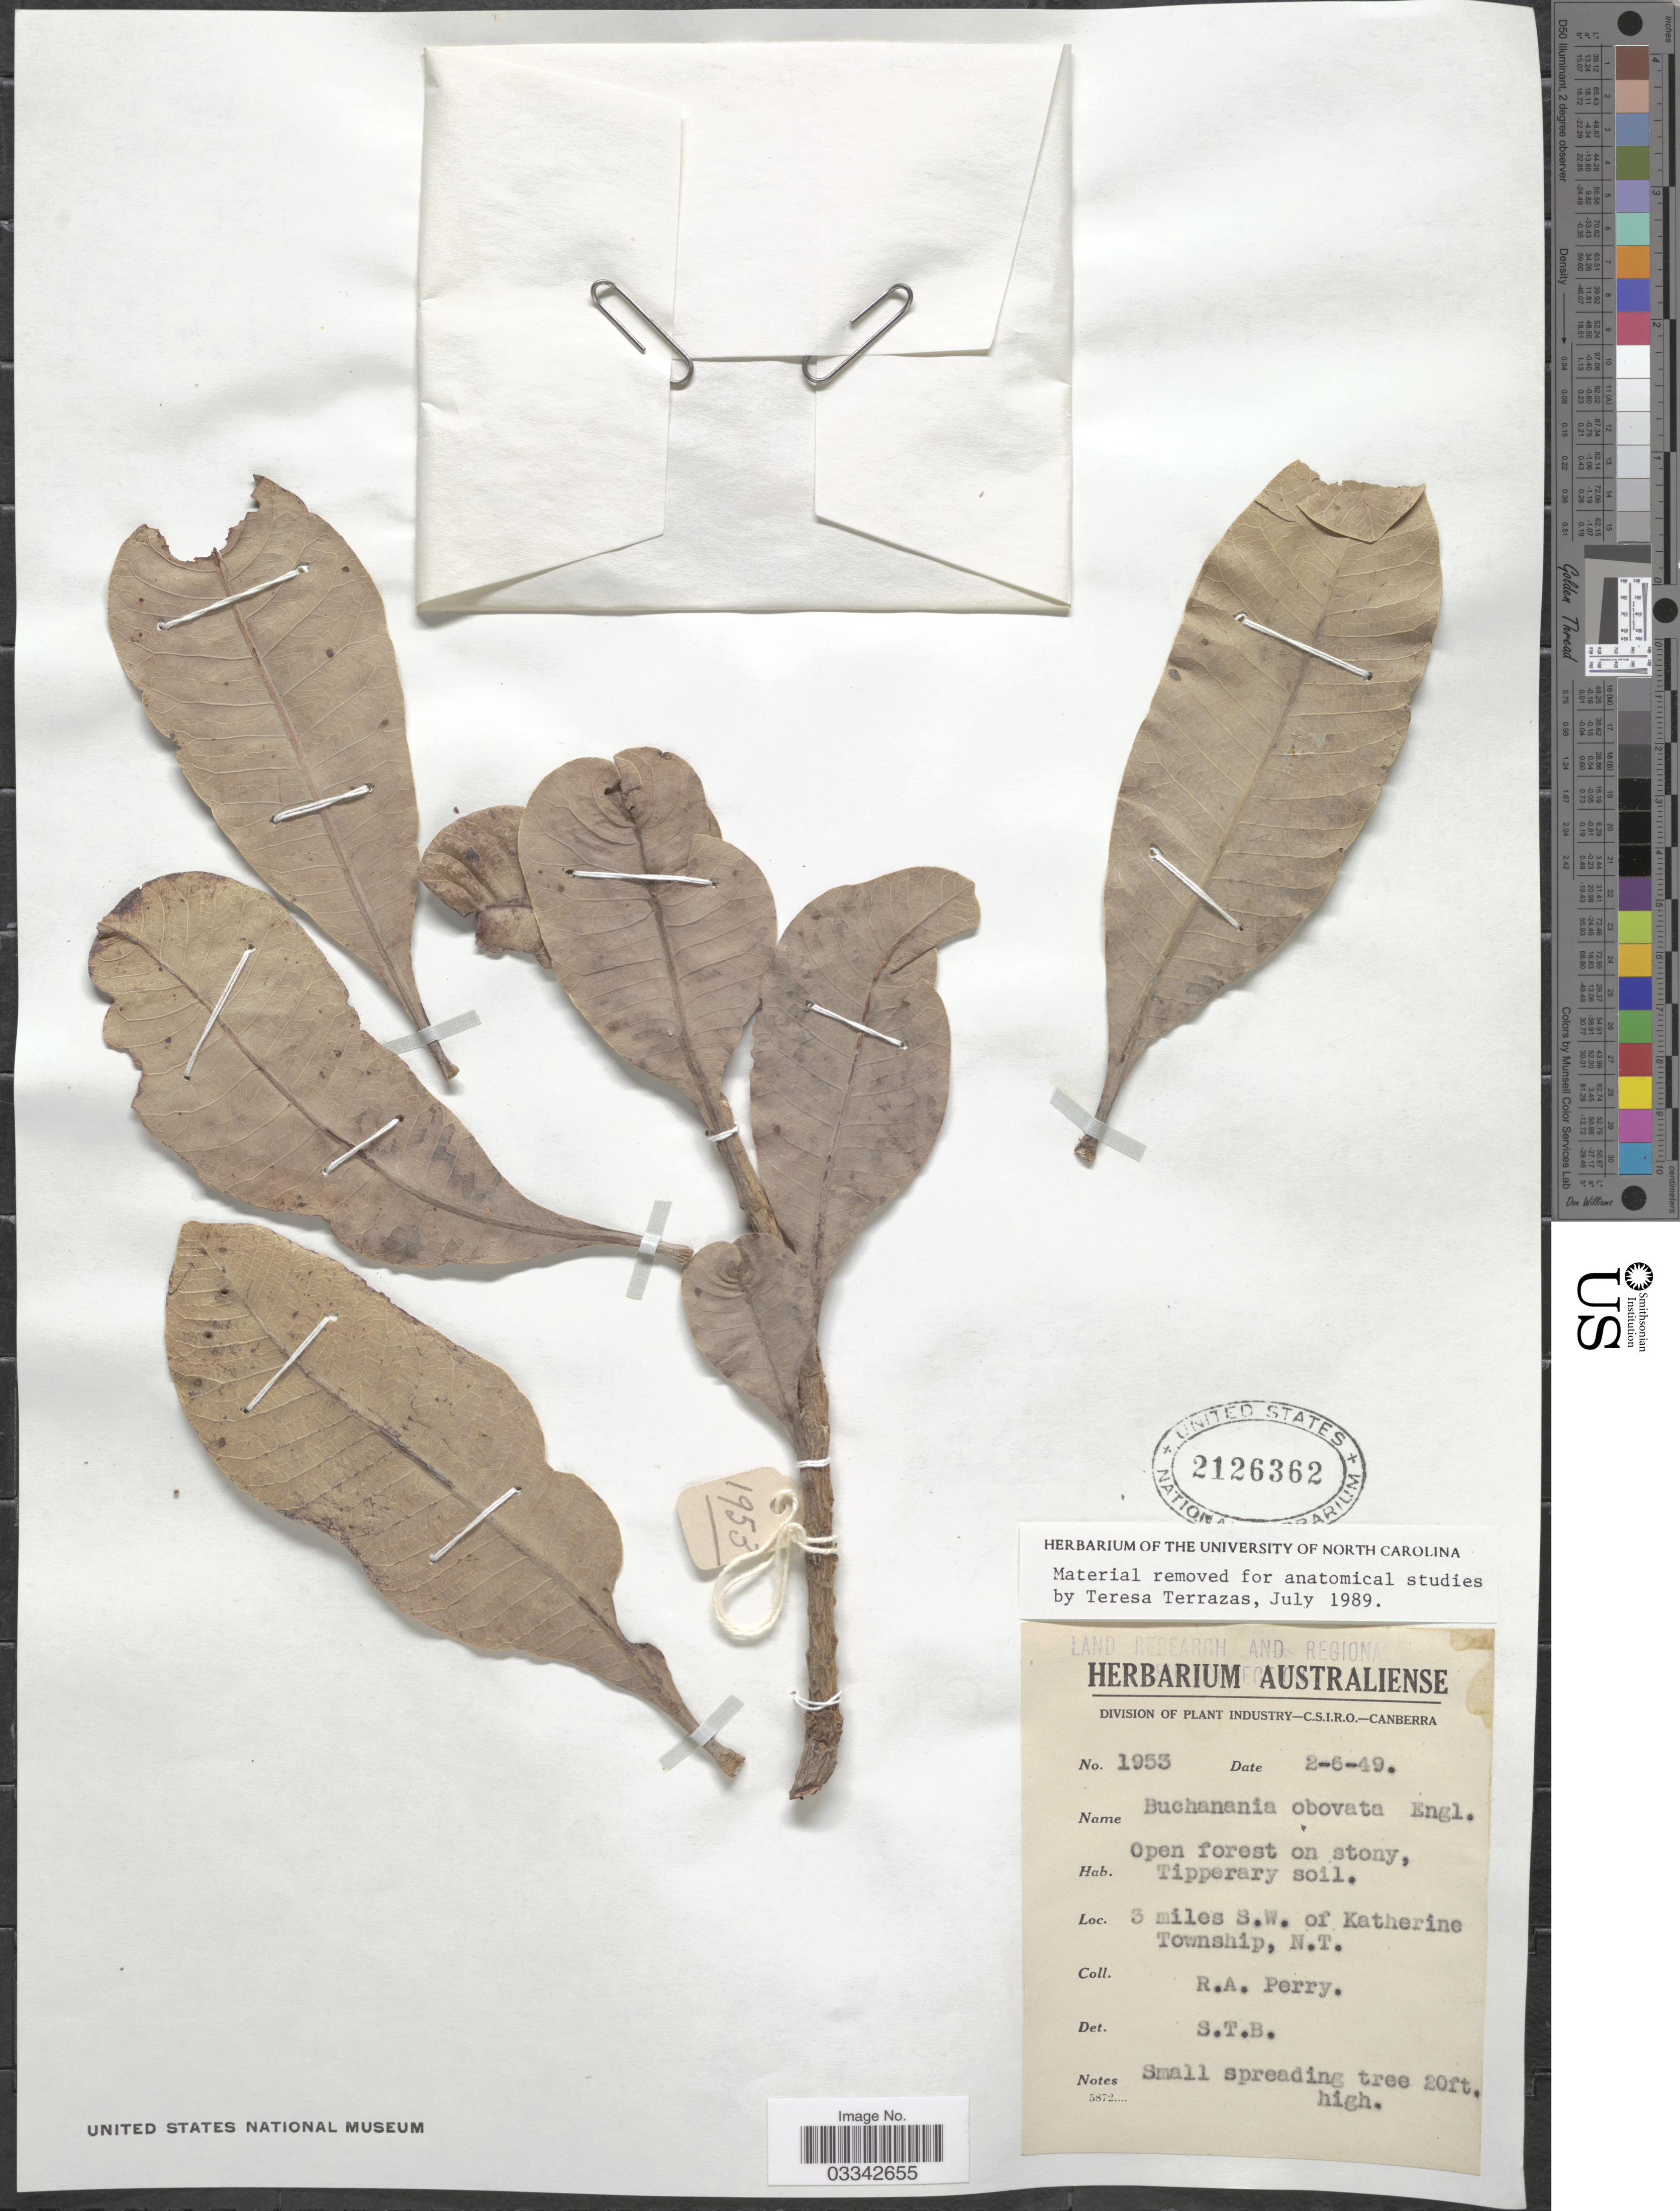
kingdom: Plantae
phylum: Tracheophyta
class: Magnoliopsida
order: Sapindales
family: Anacardiaceae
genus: Buchanania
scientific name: Buchanania obovata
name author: Engl.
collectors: Perry, R. A.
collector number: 1953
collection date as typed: Transcribed d/m/y: 2/6/49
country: Australia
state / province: Northern Territory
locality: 3 miles S.W. of Katherine Township.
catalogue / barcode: US 2126362